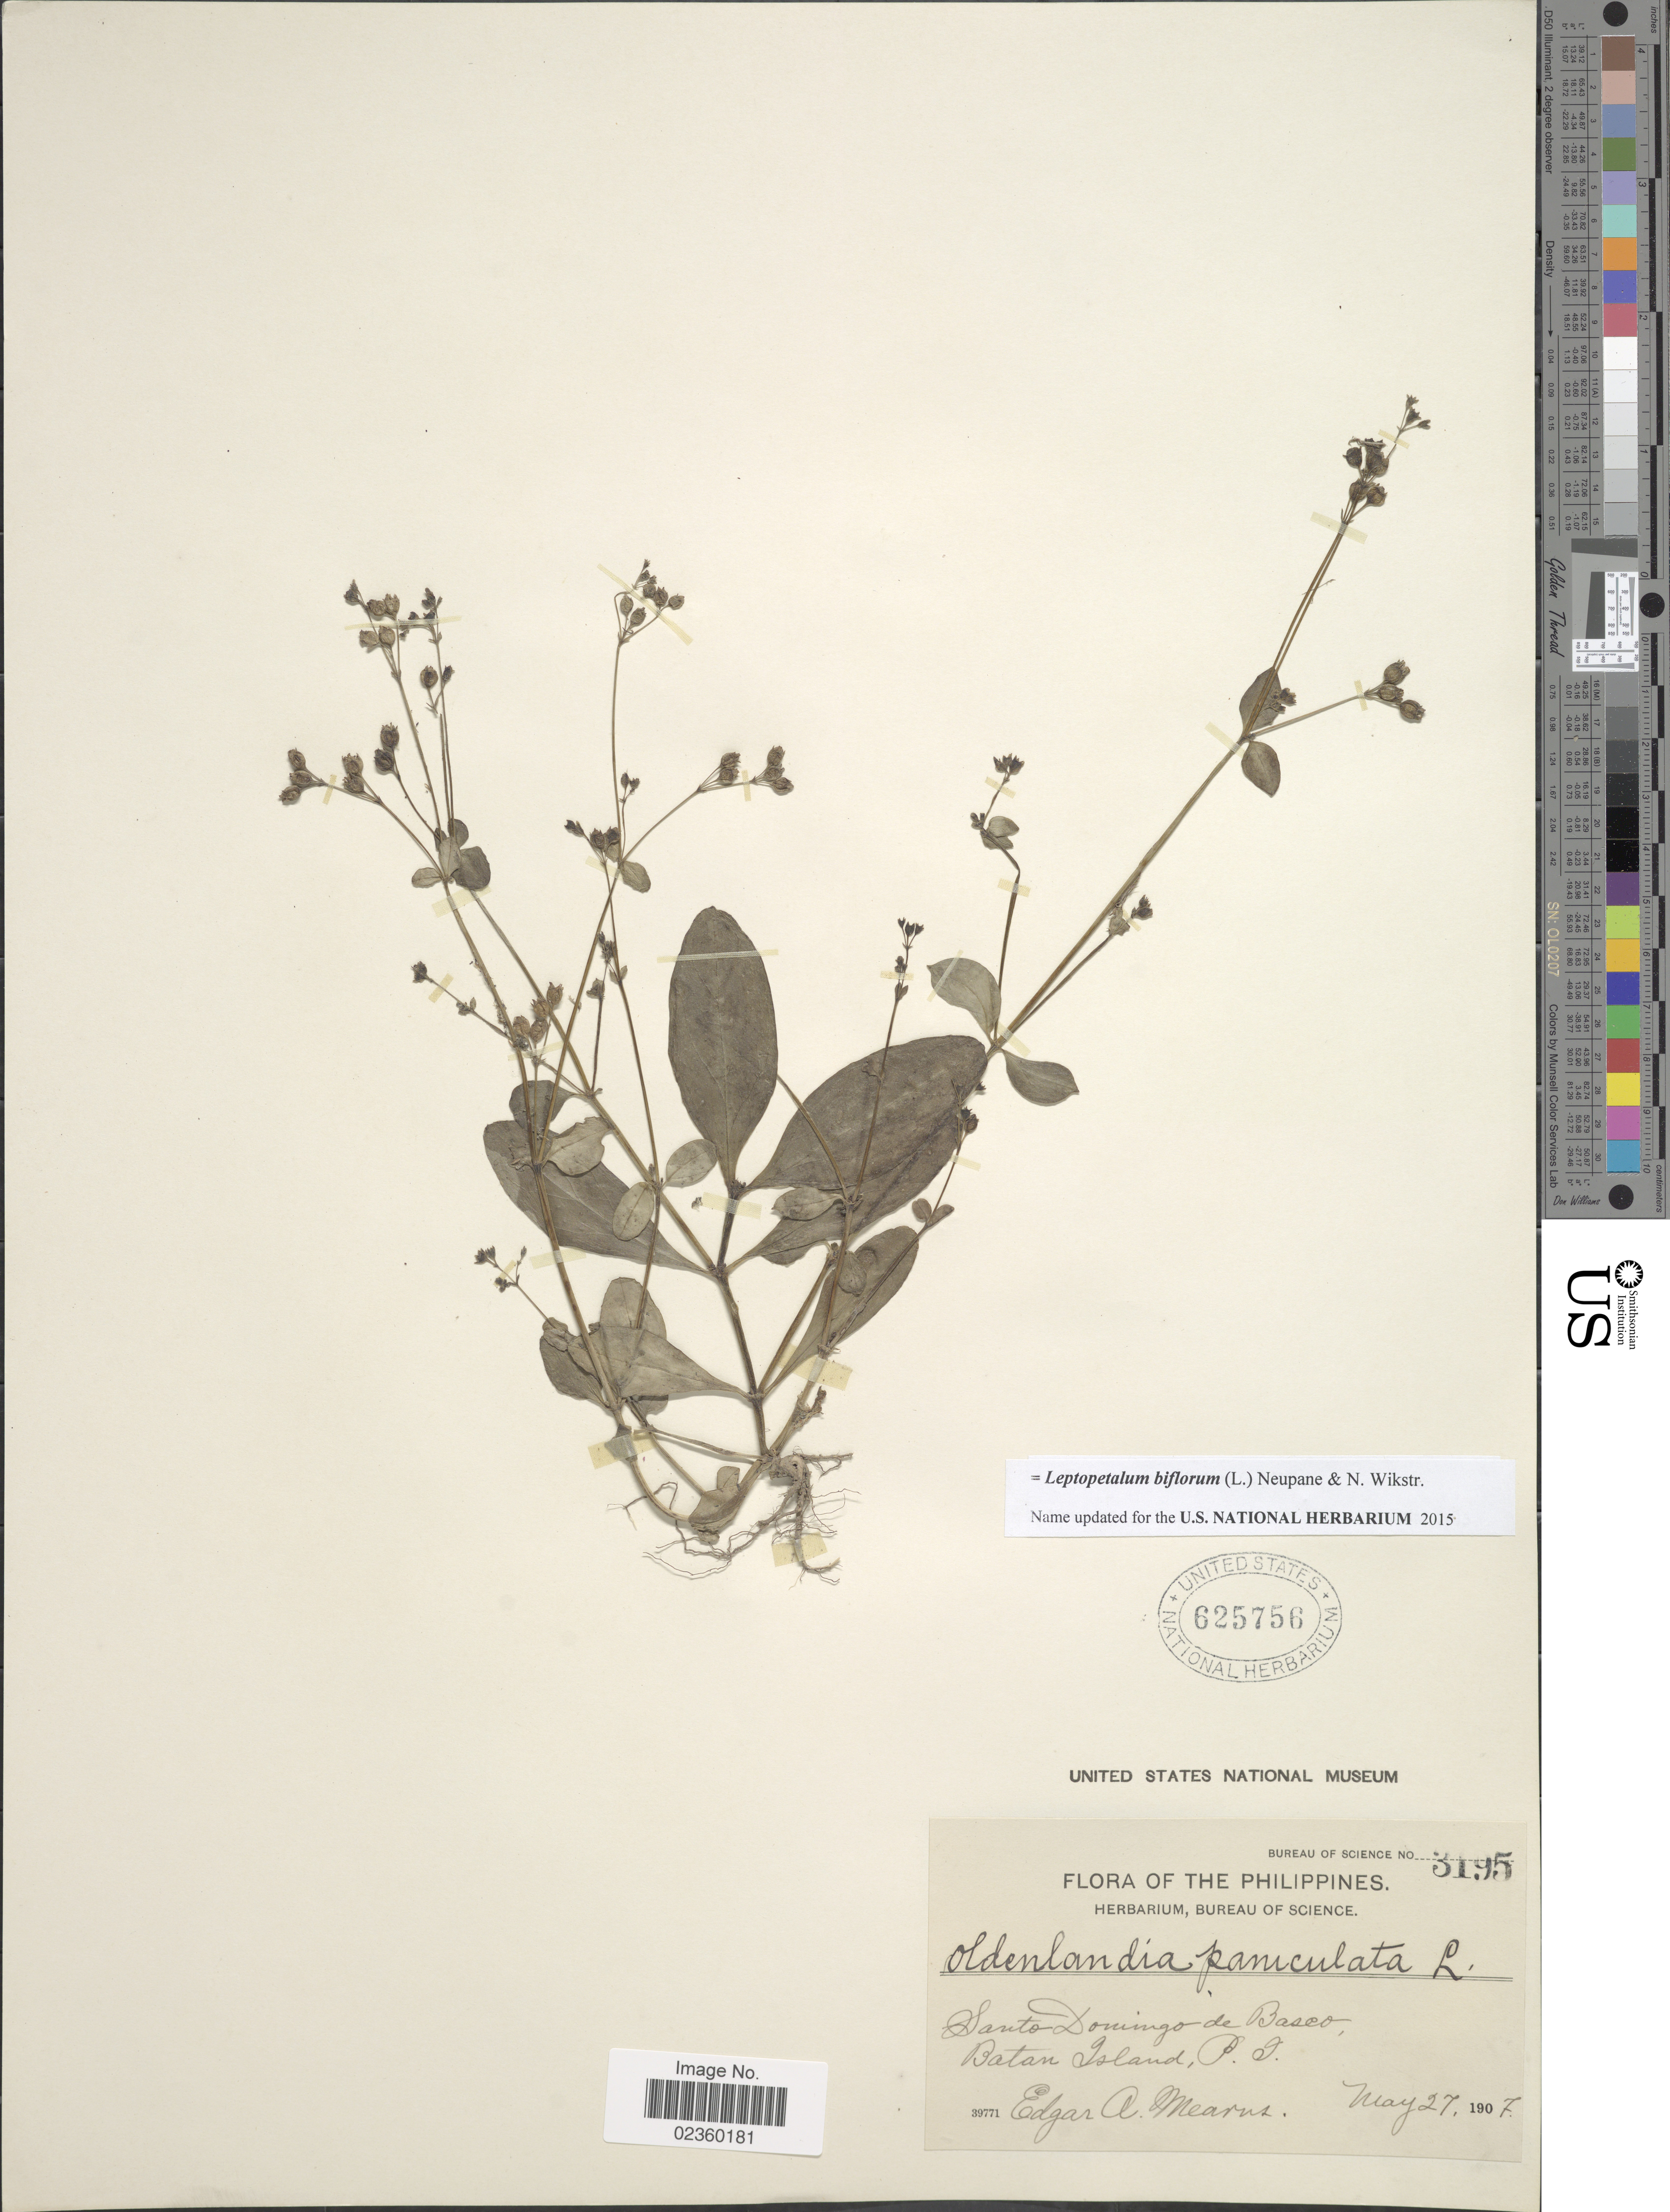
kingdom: Plantae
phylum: Tracheophyta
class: Magnoliopsida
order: Gentianales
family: Rubiaceae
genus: Leptopetalum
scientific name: Leptopetalum biflorum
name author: (L.) Neupane & N. Wikstr.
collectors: E. A. Mearns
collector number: Bureau of Science 3195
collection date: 1907-05-27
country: Philippines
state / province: Cagayan Valley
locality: Santo Domingo de Basco, Batan Island, P.I.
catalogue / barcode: US 625756